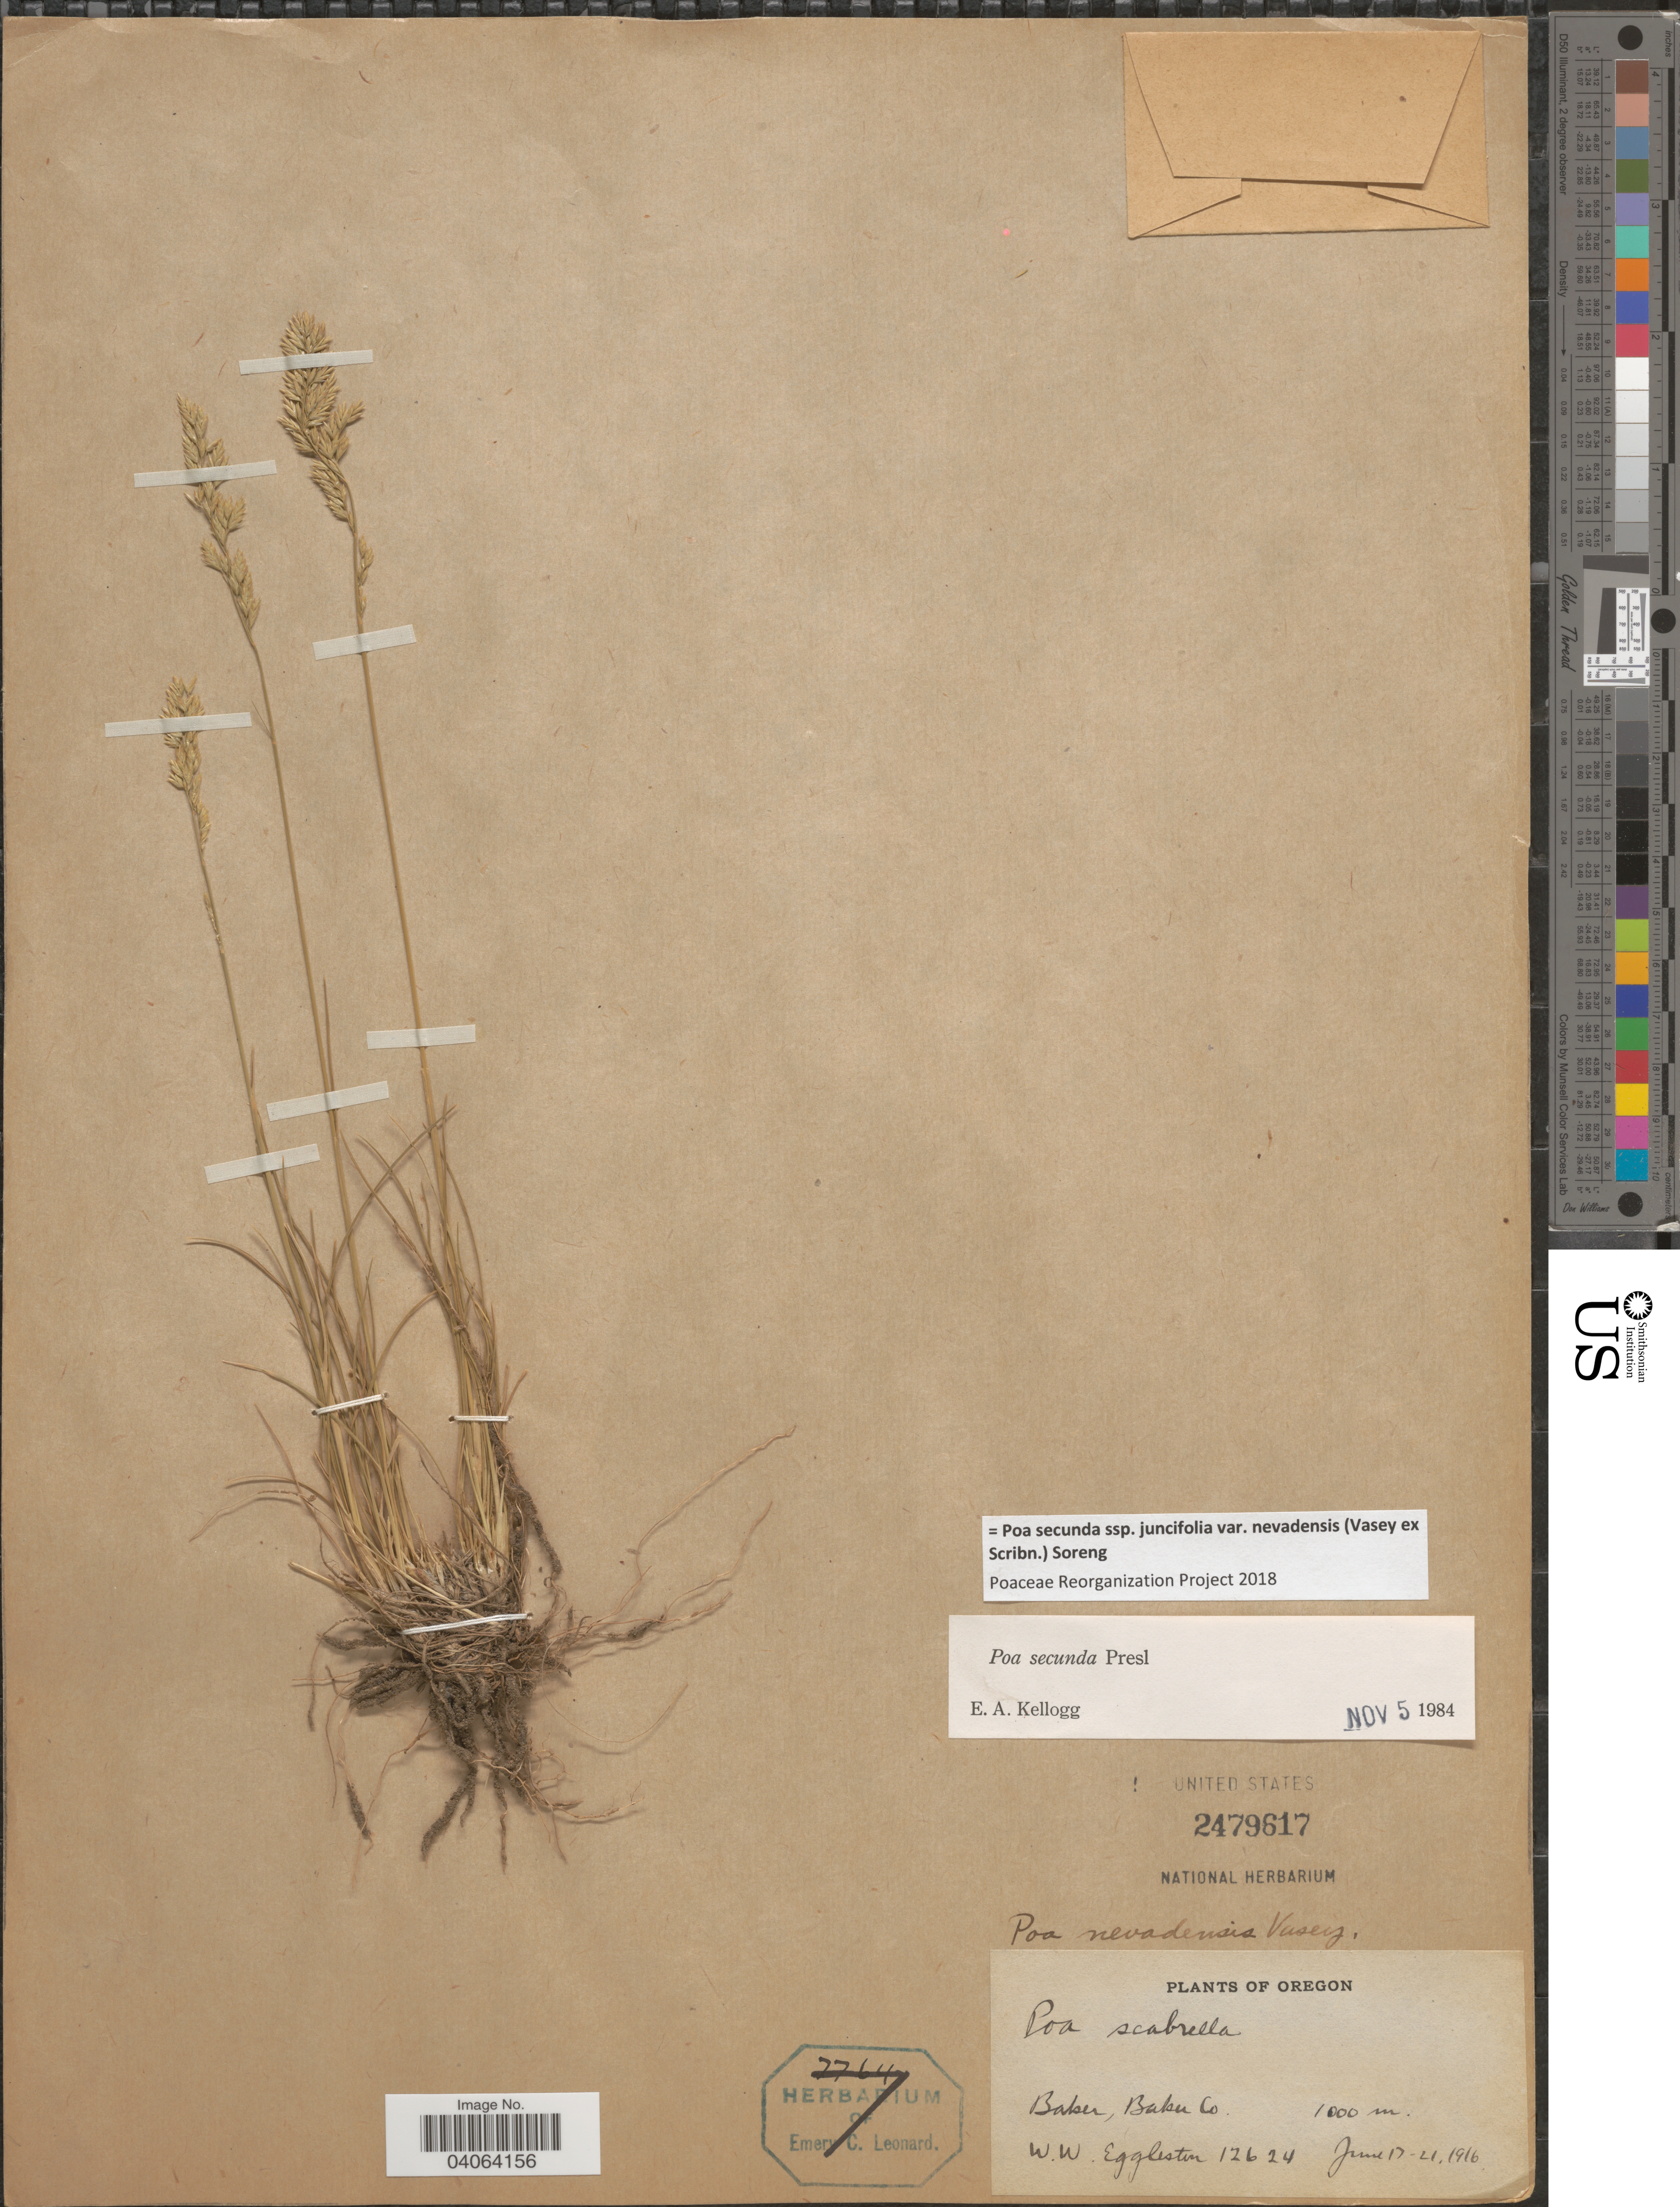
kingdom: Plantae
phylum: Tracheophyta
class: Liliopsida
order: Poales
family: Poaceae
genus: Poa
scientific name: Poa secunda subsp. juncifolia var. nevadensis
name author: (Vasey ex Scribn.) Soreng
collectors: W. W. Eggleston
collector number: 12624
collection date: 1916-06-17/1916-06-21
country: United States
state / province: Oregon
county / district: Baker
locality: Baker, Baker Co.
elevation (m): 1000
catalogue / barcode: US 2479617